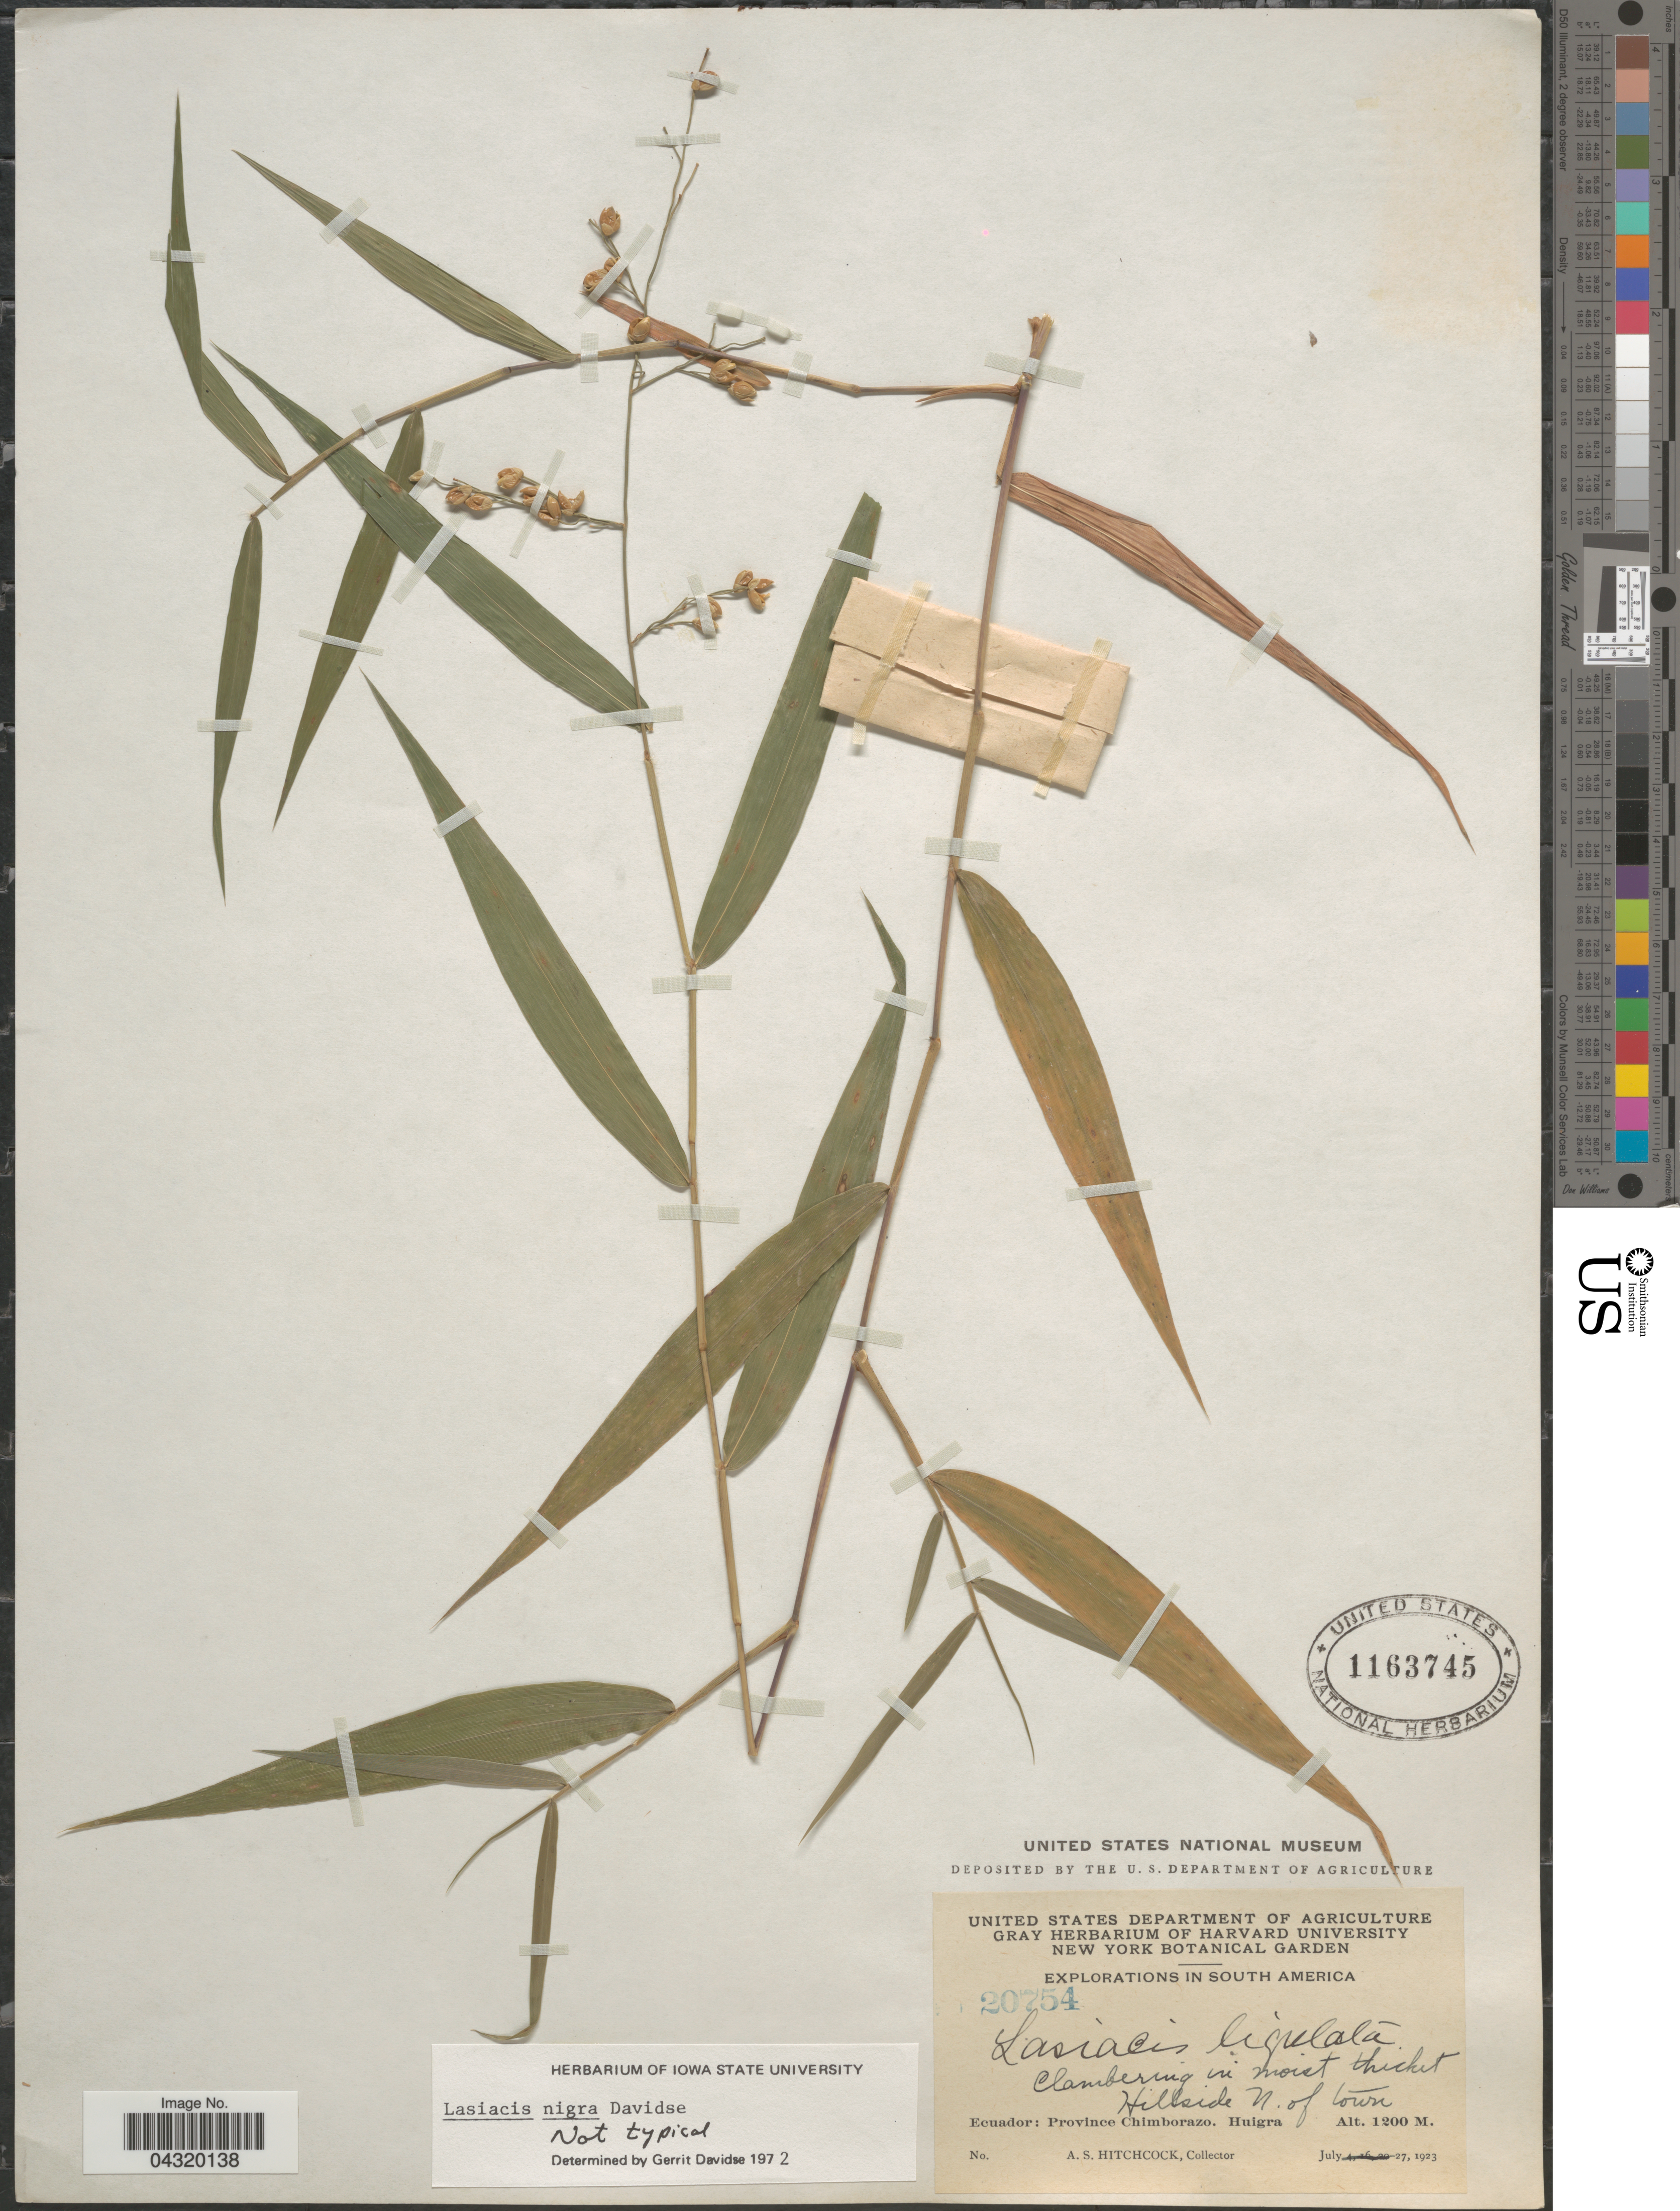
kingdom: Plantae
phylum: Tracheophyta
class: Liliopsida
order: Poales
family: Poaceae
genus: Lasiacis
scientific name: Lasiacis nigra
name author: Davidse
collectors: A. S. Hitchcock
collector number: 20754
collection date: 1923-07-27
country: Ecuador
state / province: Chimborazo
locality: Explorations in South America. Hillside N. of town. Huigra.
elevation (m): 1200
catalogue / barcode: US 1163745